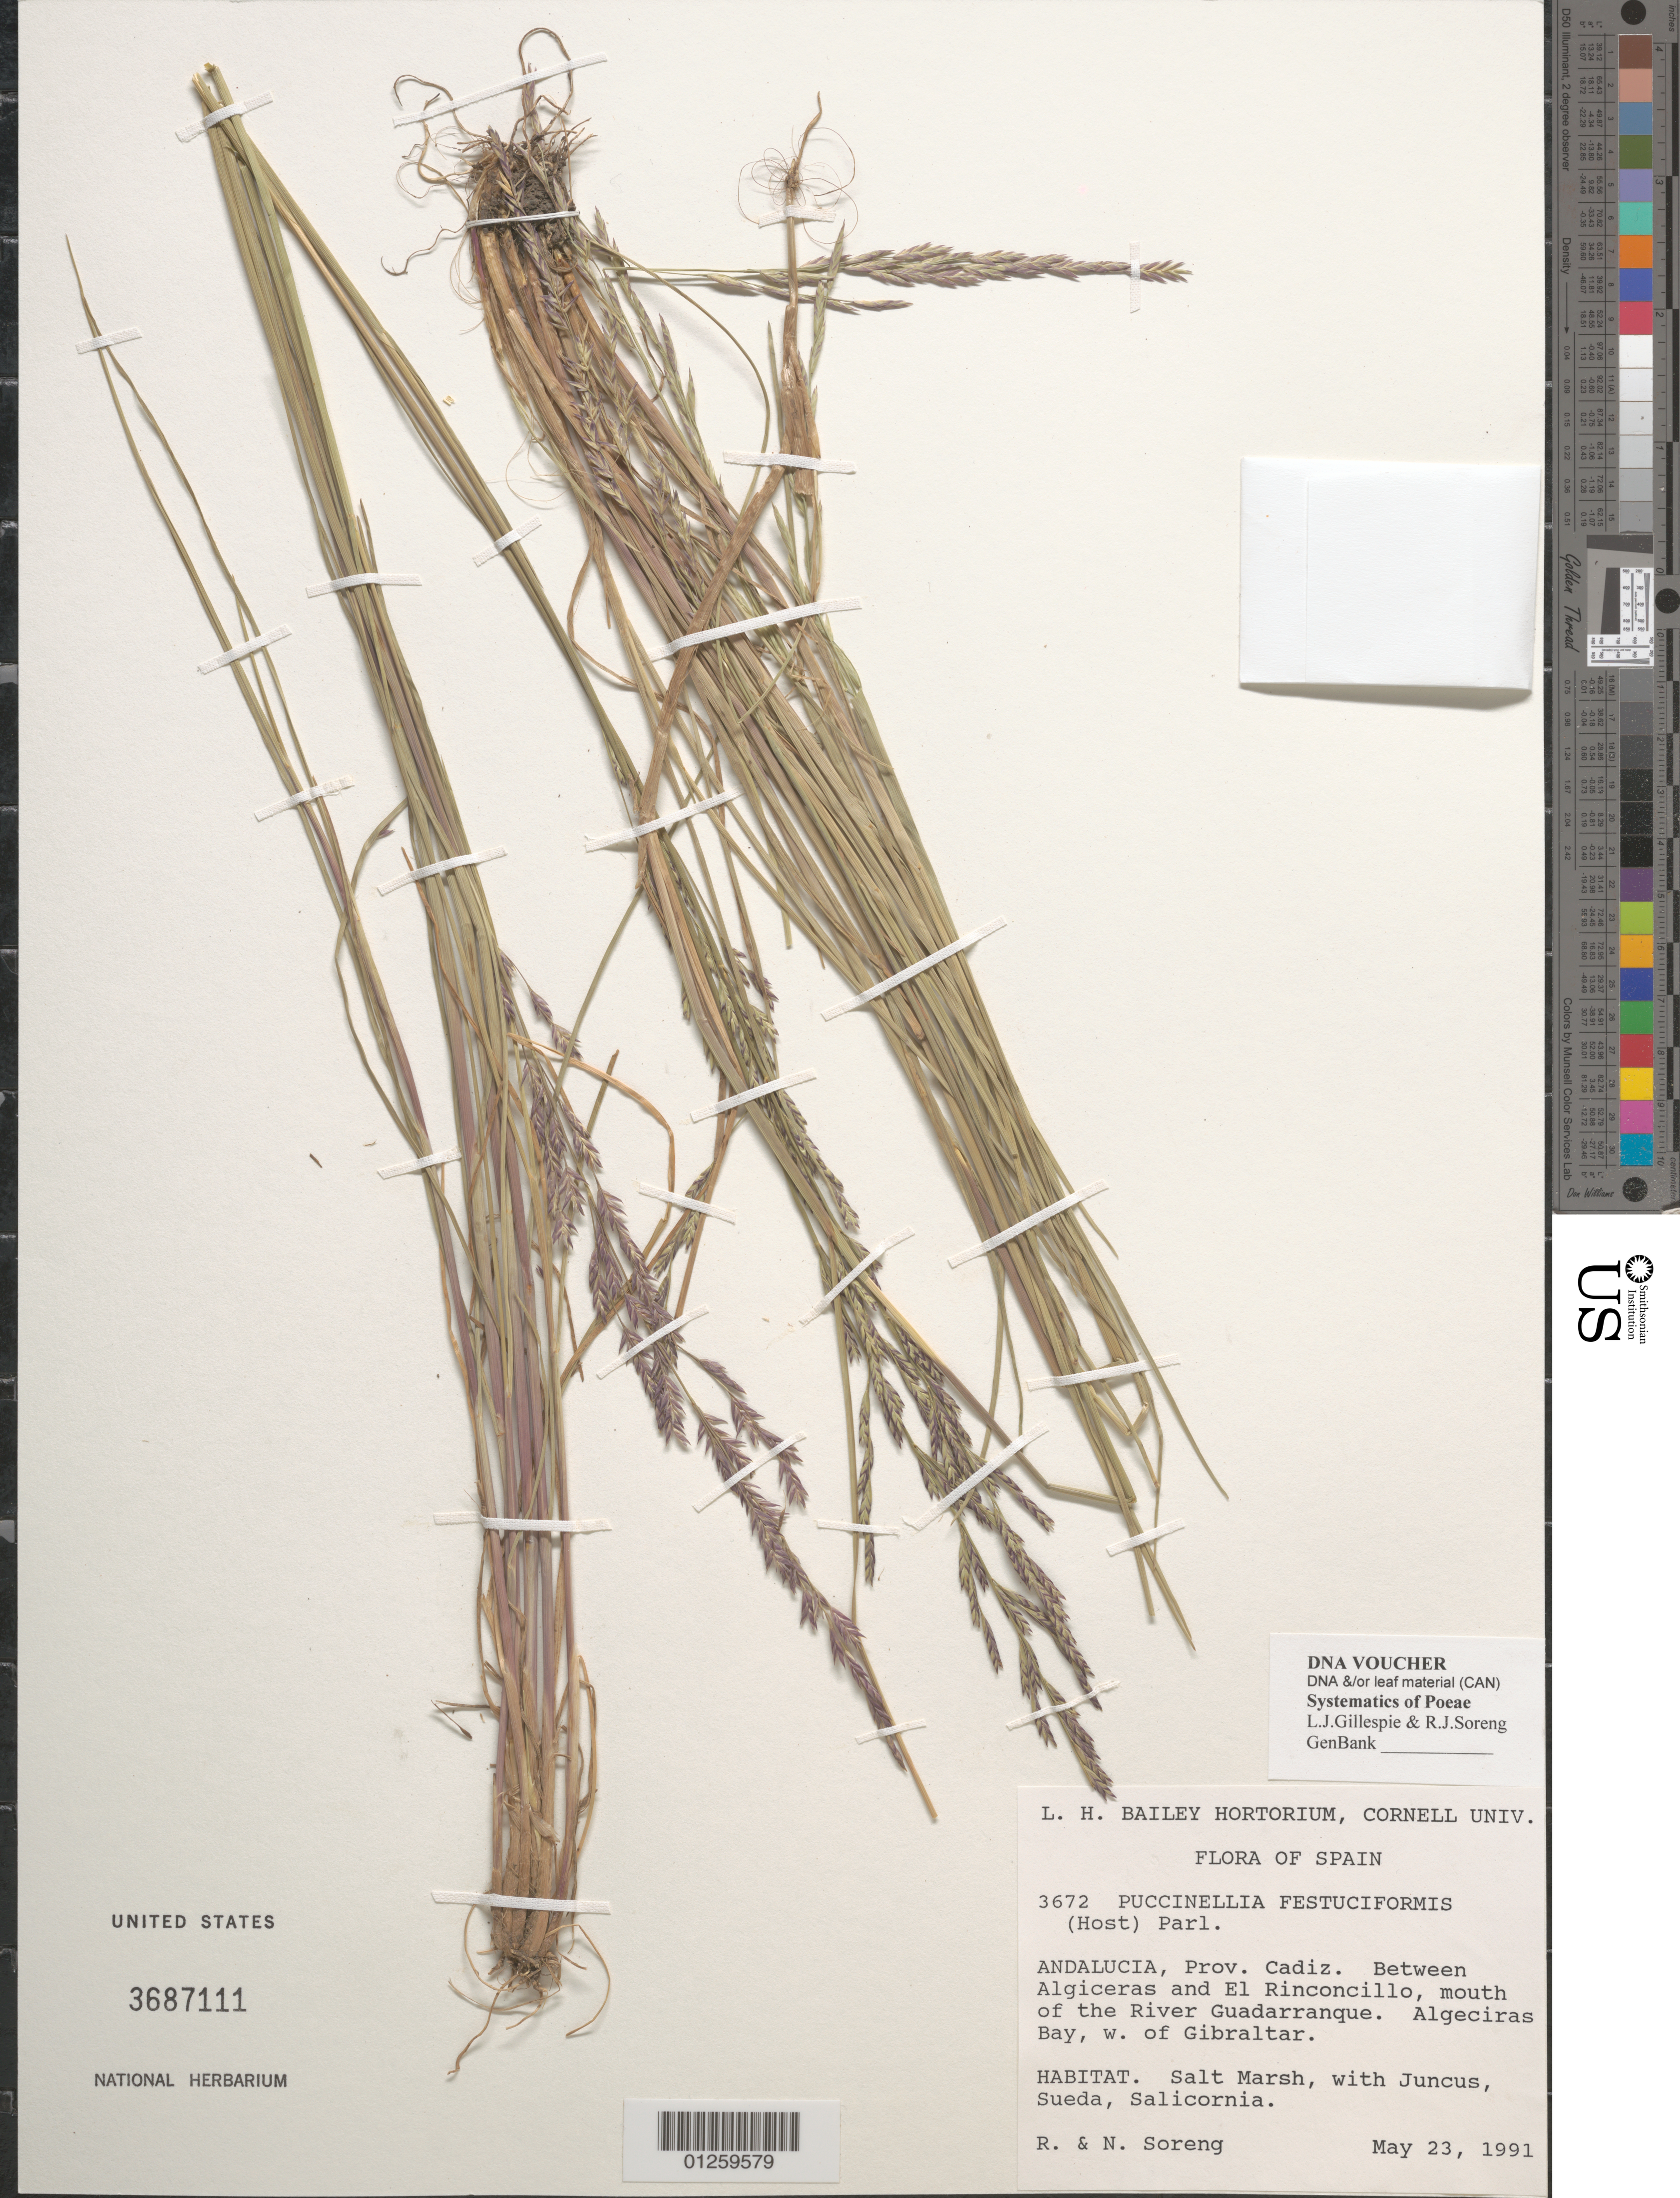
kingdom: Plantae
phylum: Tracheophyta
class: Liliopsida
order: Poales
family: Poaceae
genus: Puccinellia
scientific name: Puccinellia iberica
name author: (Wolley-Dod) Tzvelev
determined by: Soreng, Robert J., Research Associate (BOT), Smithsonian Institution - National Museum of Natural History (UNITED STATES)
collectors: R. J. Soreng & N. L. Soreng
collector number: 3672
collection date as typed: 23 May 1991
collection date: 1991-05-23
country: Spain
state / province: Andalucia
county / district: Cadiz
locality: Between Algiceras and El Rinconcillo, mouth of the River Guadarranque. Algeciras Bay, W of Gibraltar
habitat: Salt Marsh, with Juncus, Sueda, Salicornia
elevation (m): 1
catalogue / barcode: US 3687111